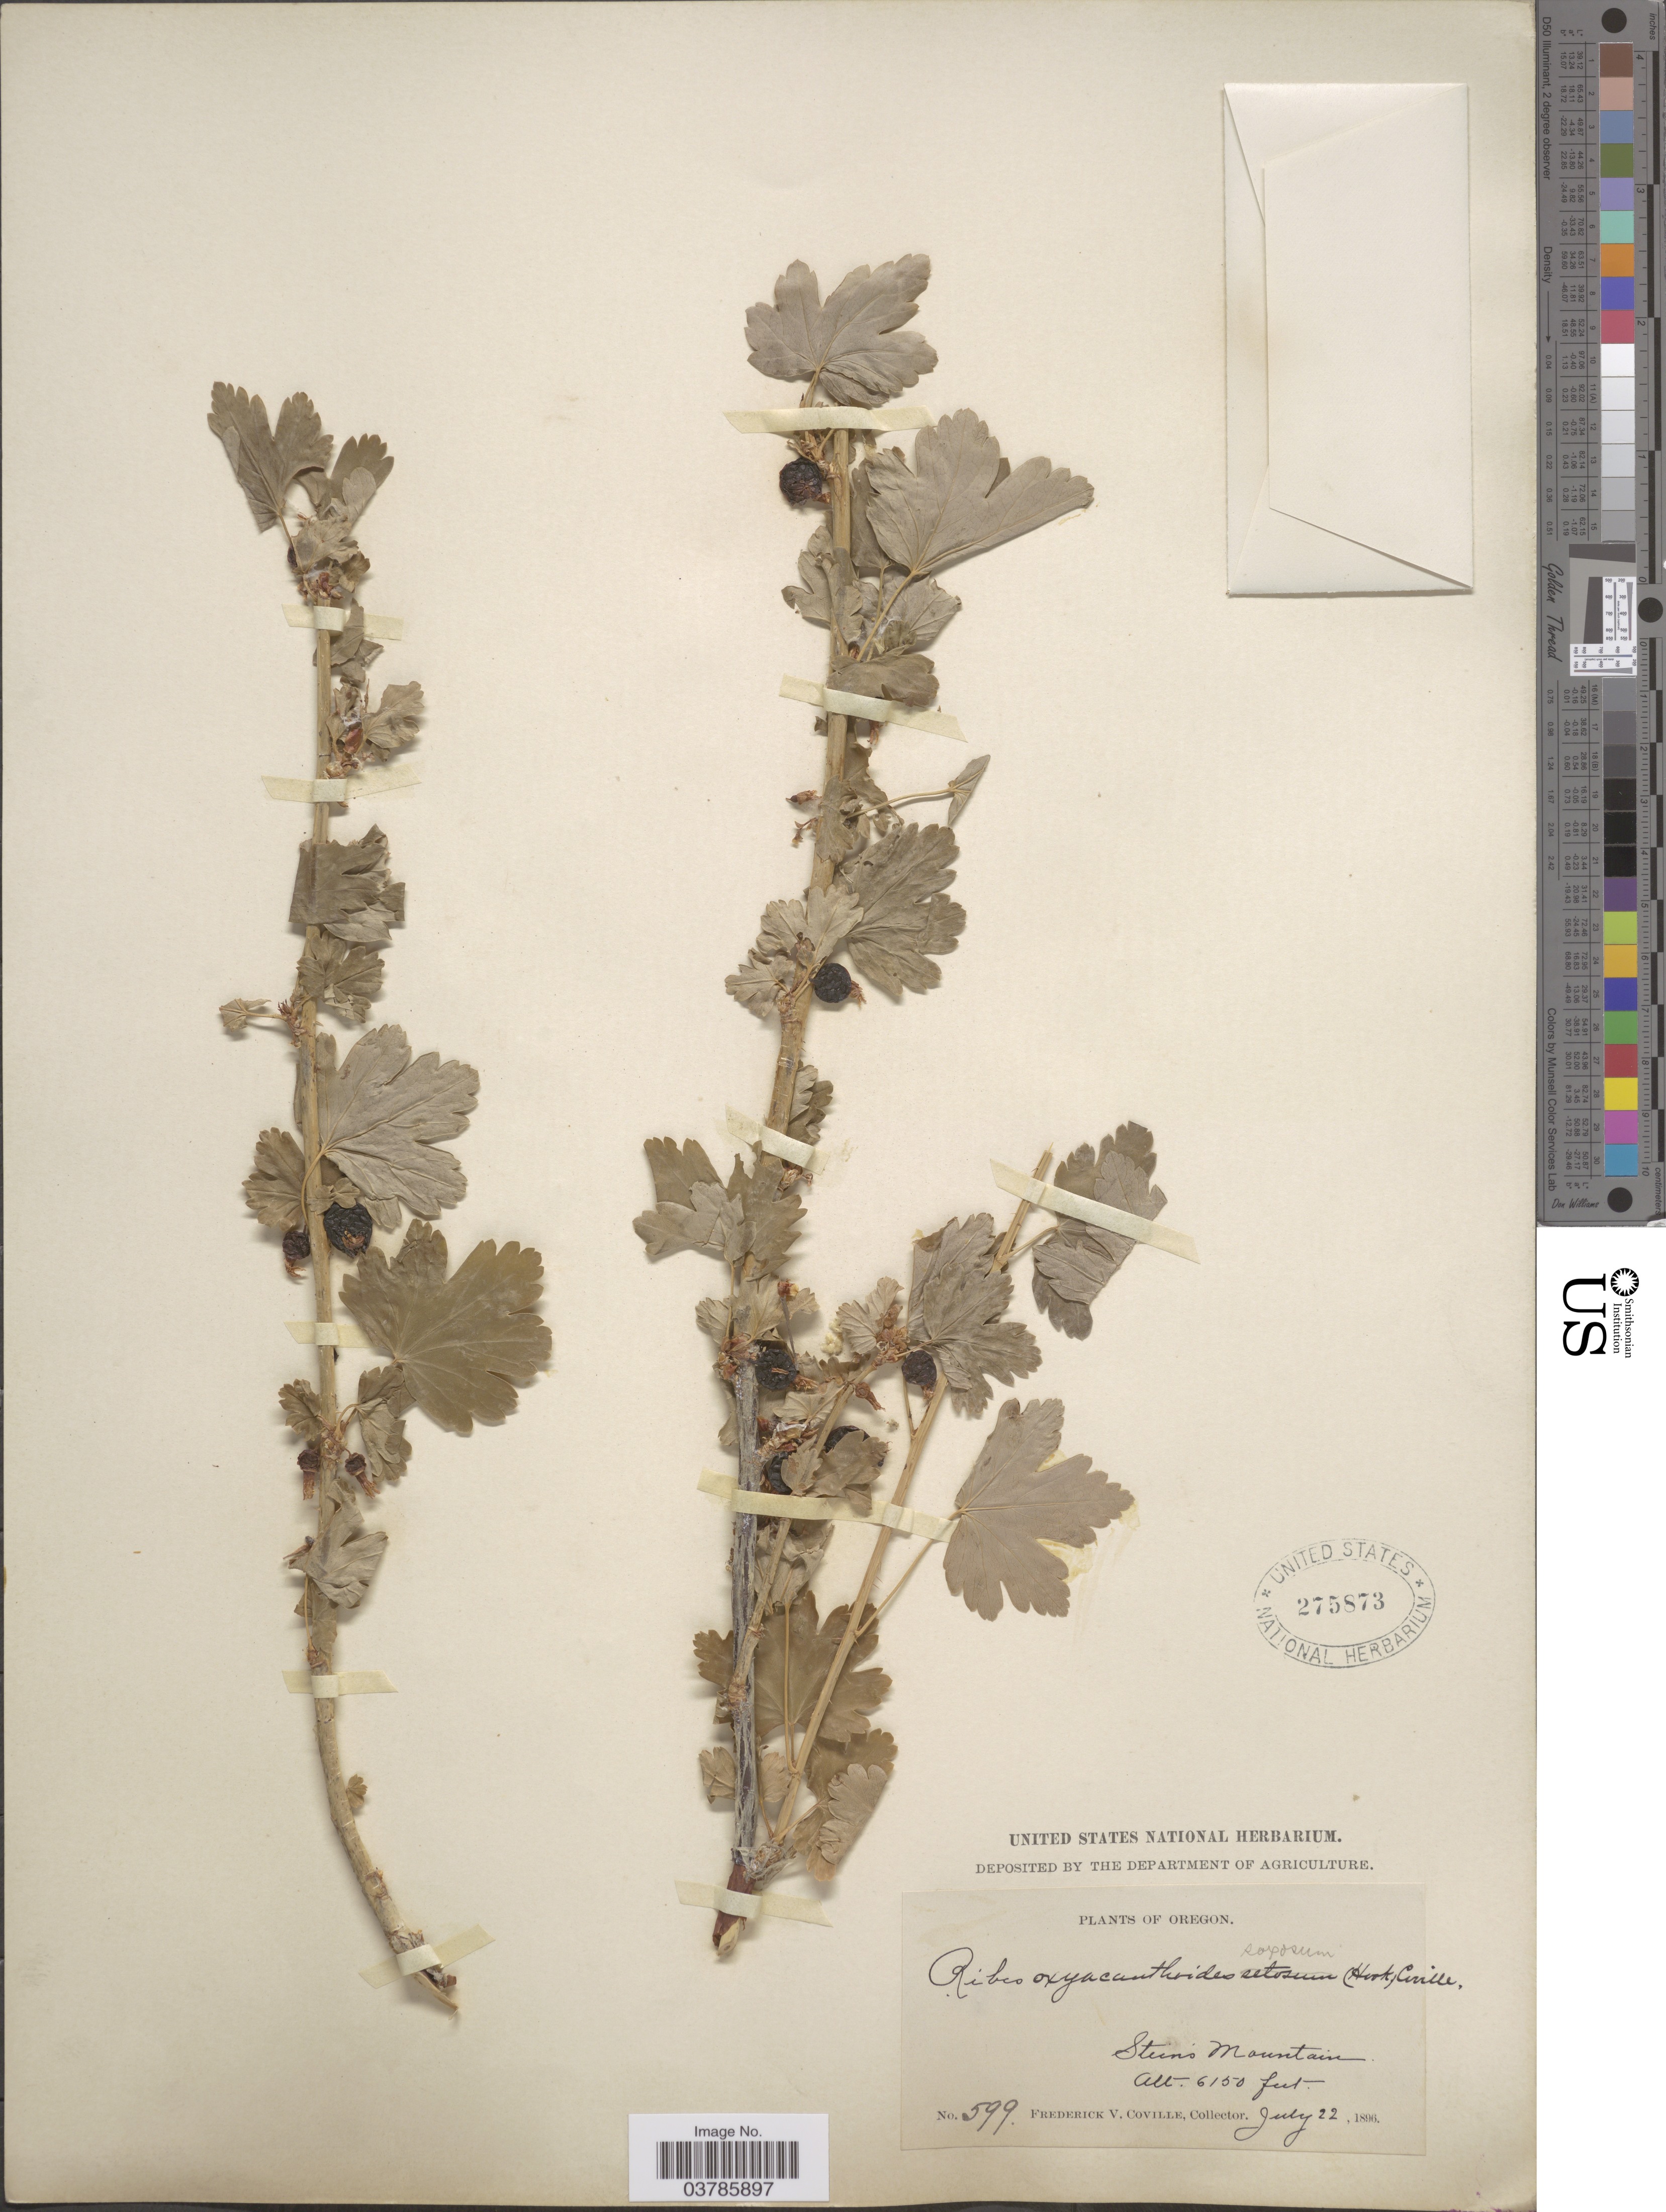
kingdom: Plantae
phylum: Tracheophyta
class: Magnoliopsida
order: Saxifragales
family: Grossulariaceae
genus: Ribes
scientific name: Ribes inerme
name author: Rydb.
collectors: F. V. Coville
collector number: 599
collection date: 1898-07-22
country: United States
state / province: Oregon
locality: Stein's Mountain.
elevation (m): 1875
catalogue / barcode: US 275873